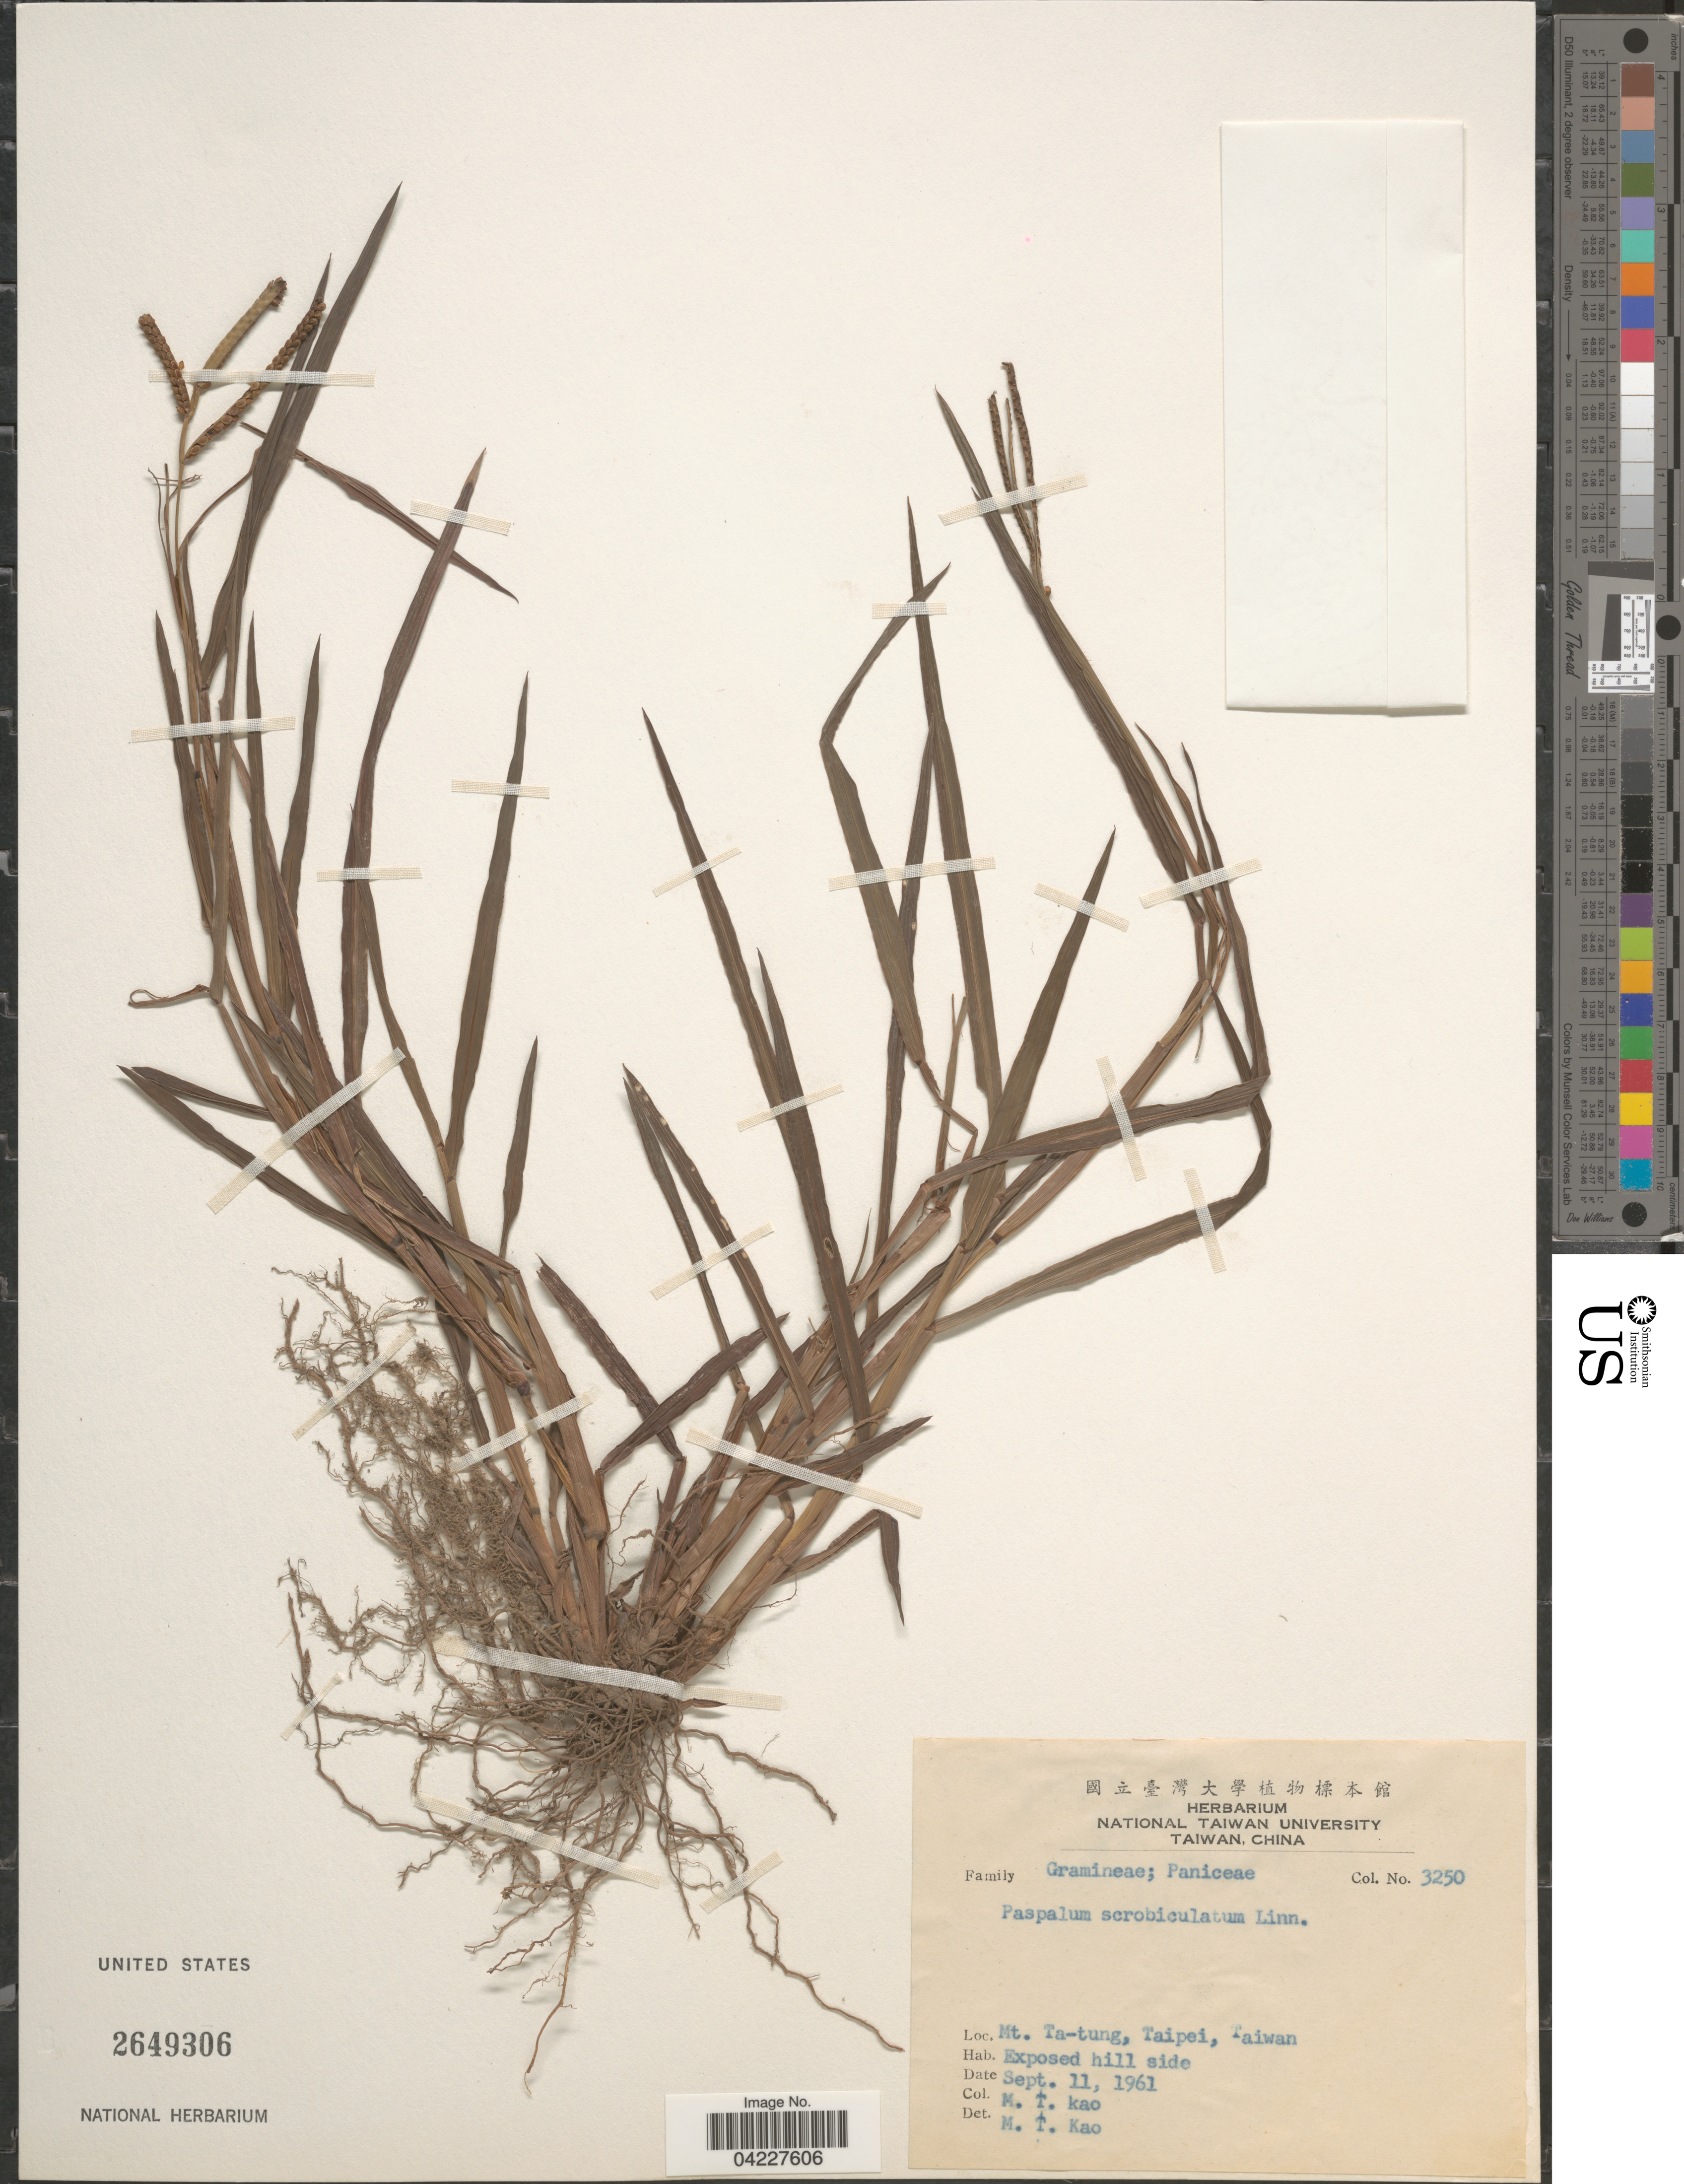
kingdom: Plantae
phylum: Tracheophyta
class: Liliopsida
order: Poales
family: Poaceae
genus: Paspalum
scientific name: Paspalum scrobiculatum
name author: L.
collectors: M. T. Kao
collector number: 3250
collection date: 1961-09-11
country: Taiwan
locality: Mt. Ta-tung, Taipei.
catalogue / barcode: US 2649306